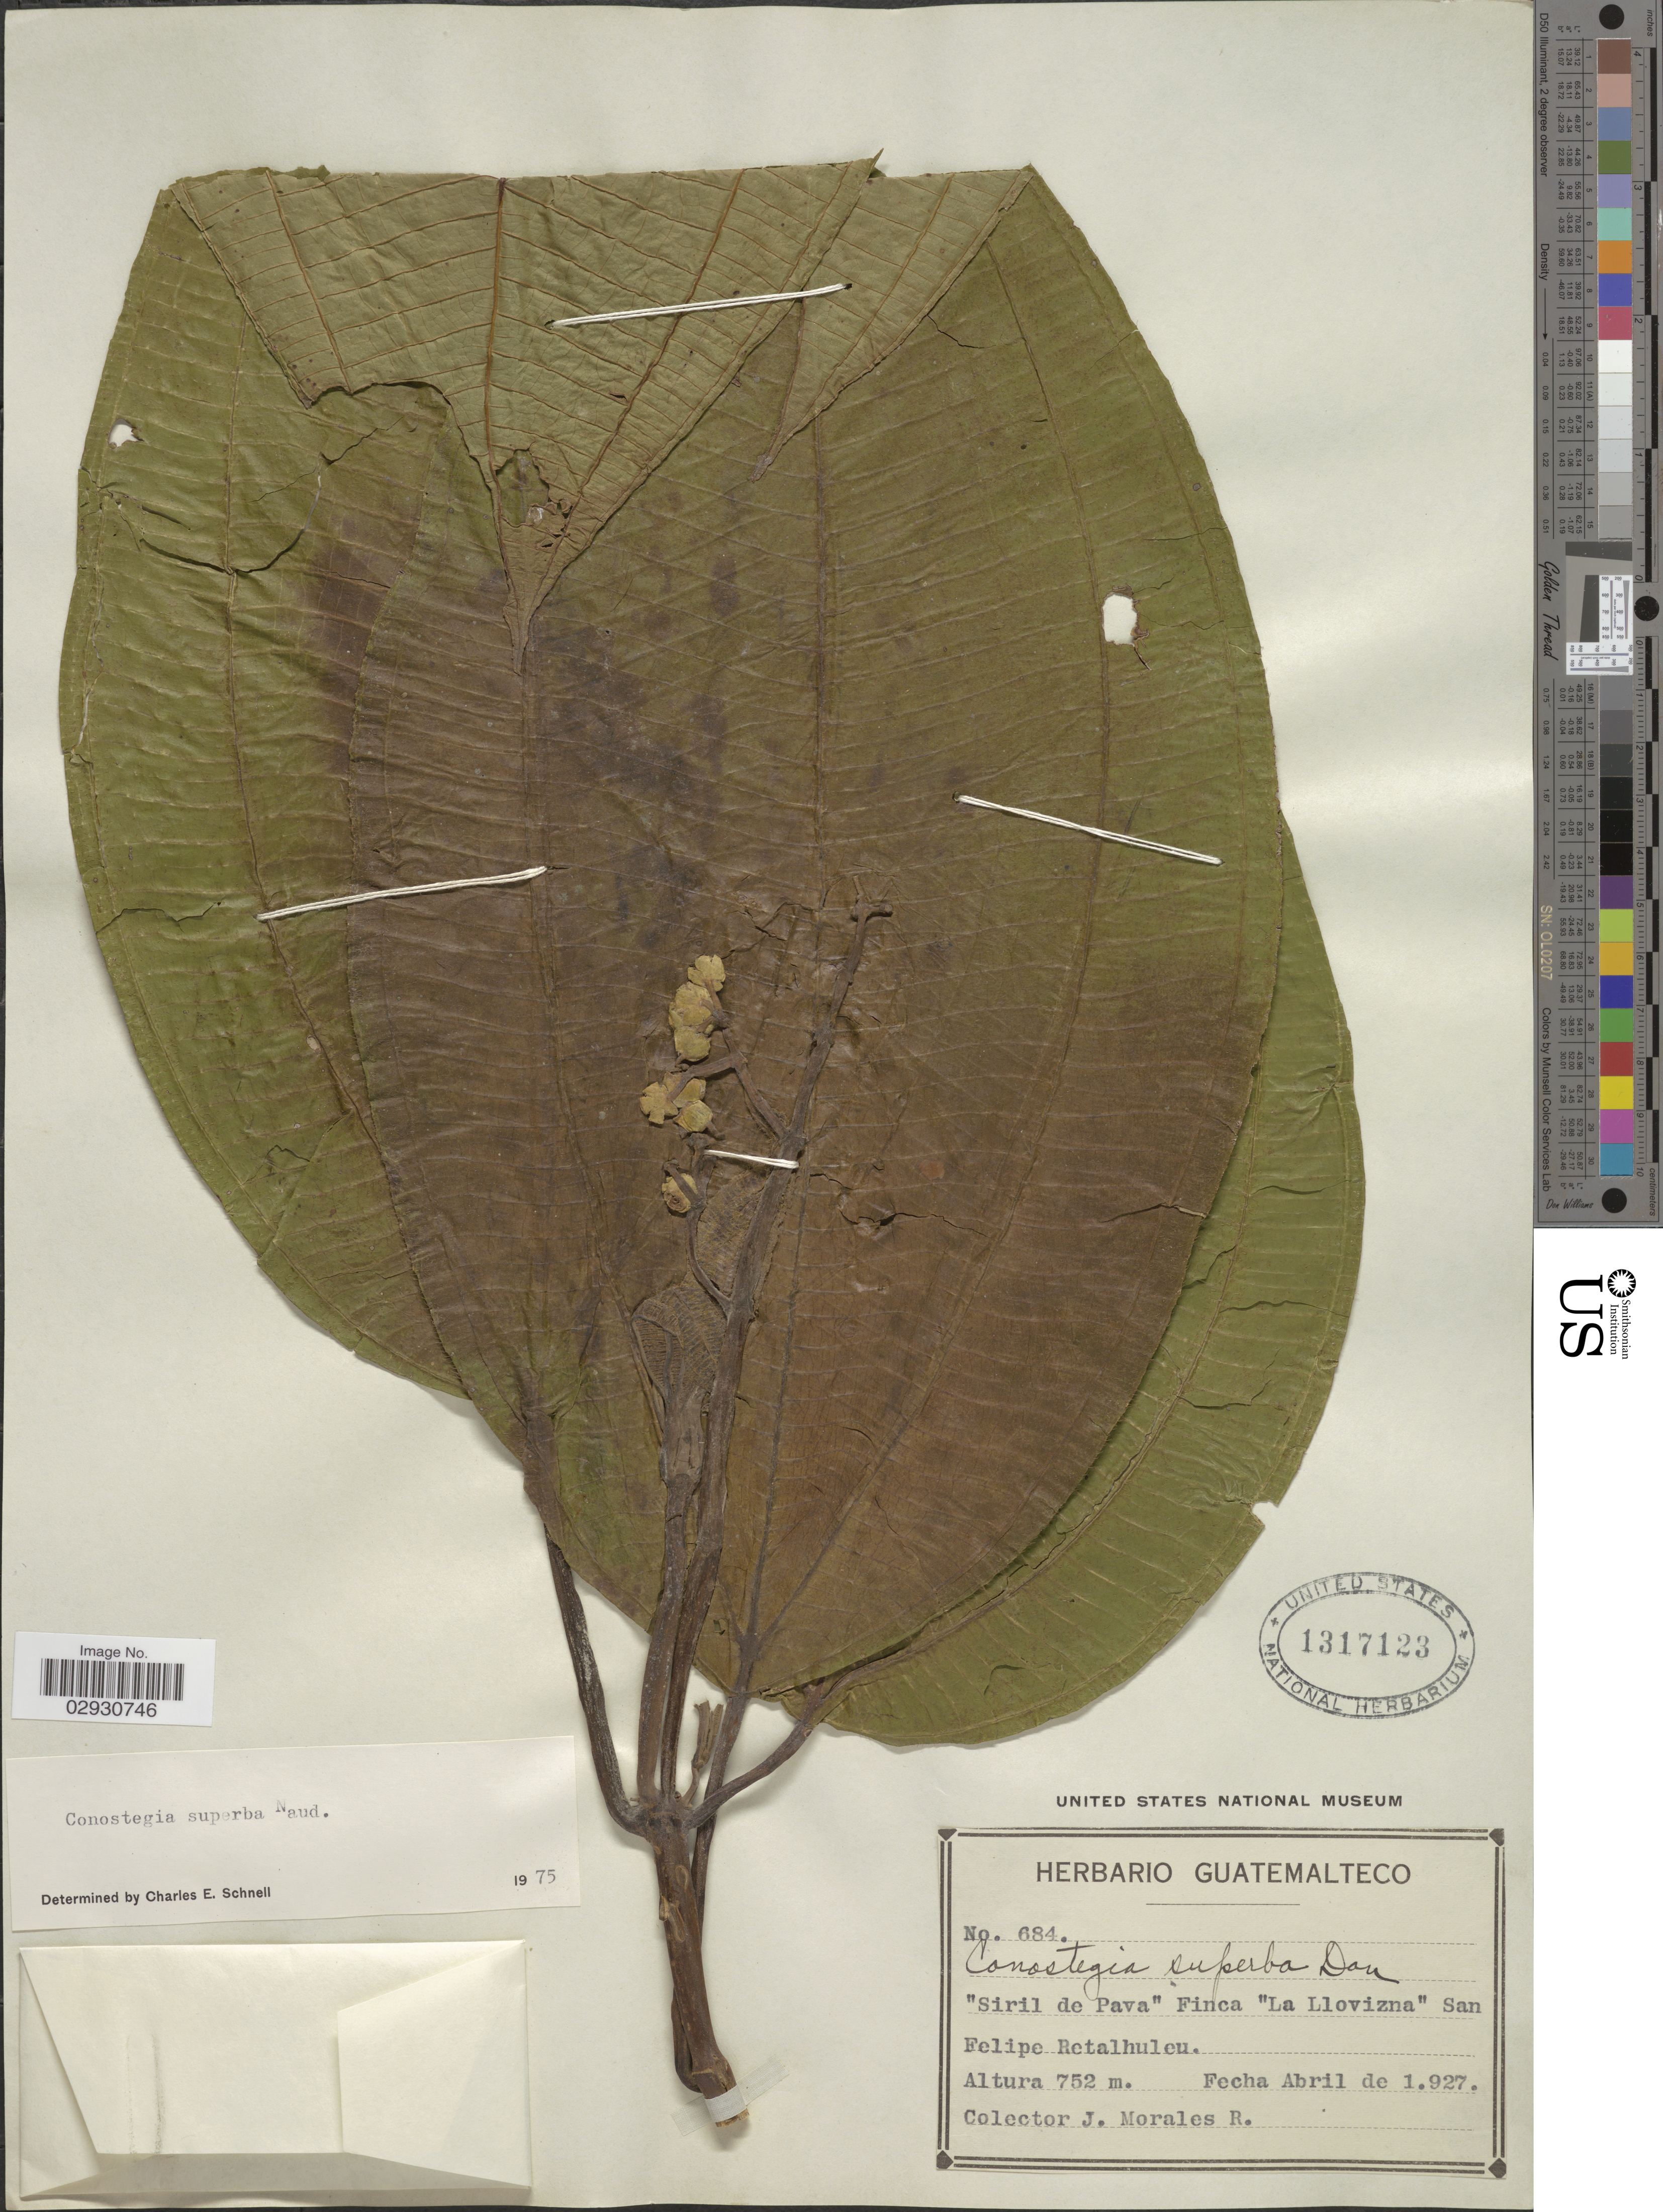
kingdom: Plantae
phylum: Tracheophyta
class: Magnoliopsida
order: Myrtales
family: Melastomataceae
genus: Conostegia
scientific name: Conostegia superba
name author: Naudin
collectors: J. Morales R.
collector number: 684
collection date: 1927-04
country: Guatemala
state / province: Retalhuleu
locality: Siril de Pava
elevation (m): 752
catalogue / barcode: US 1317123